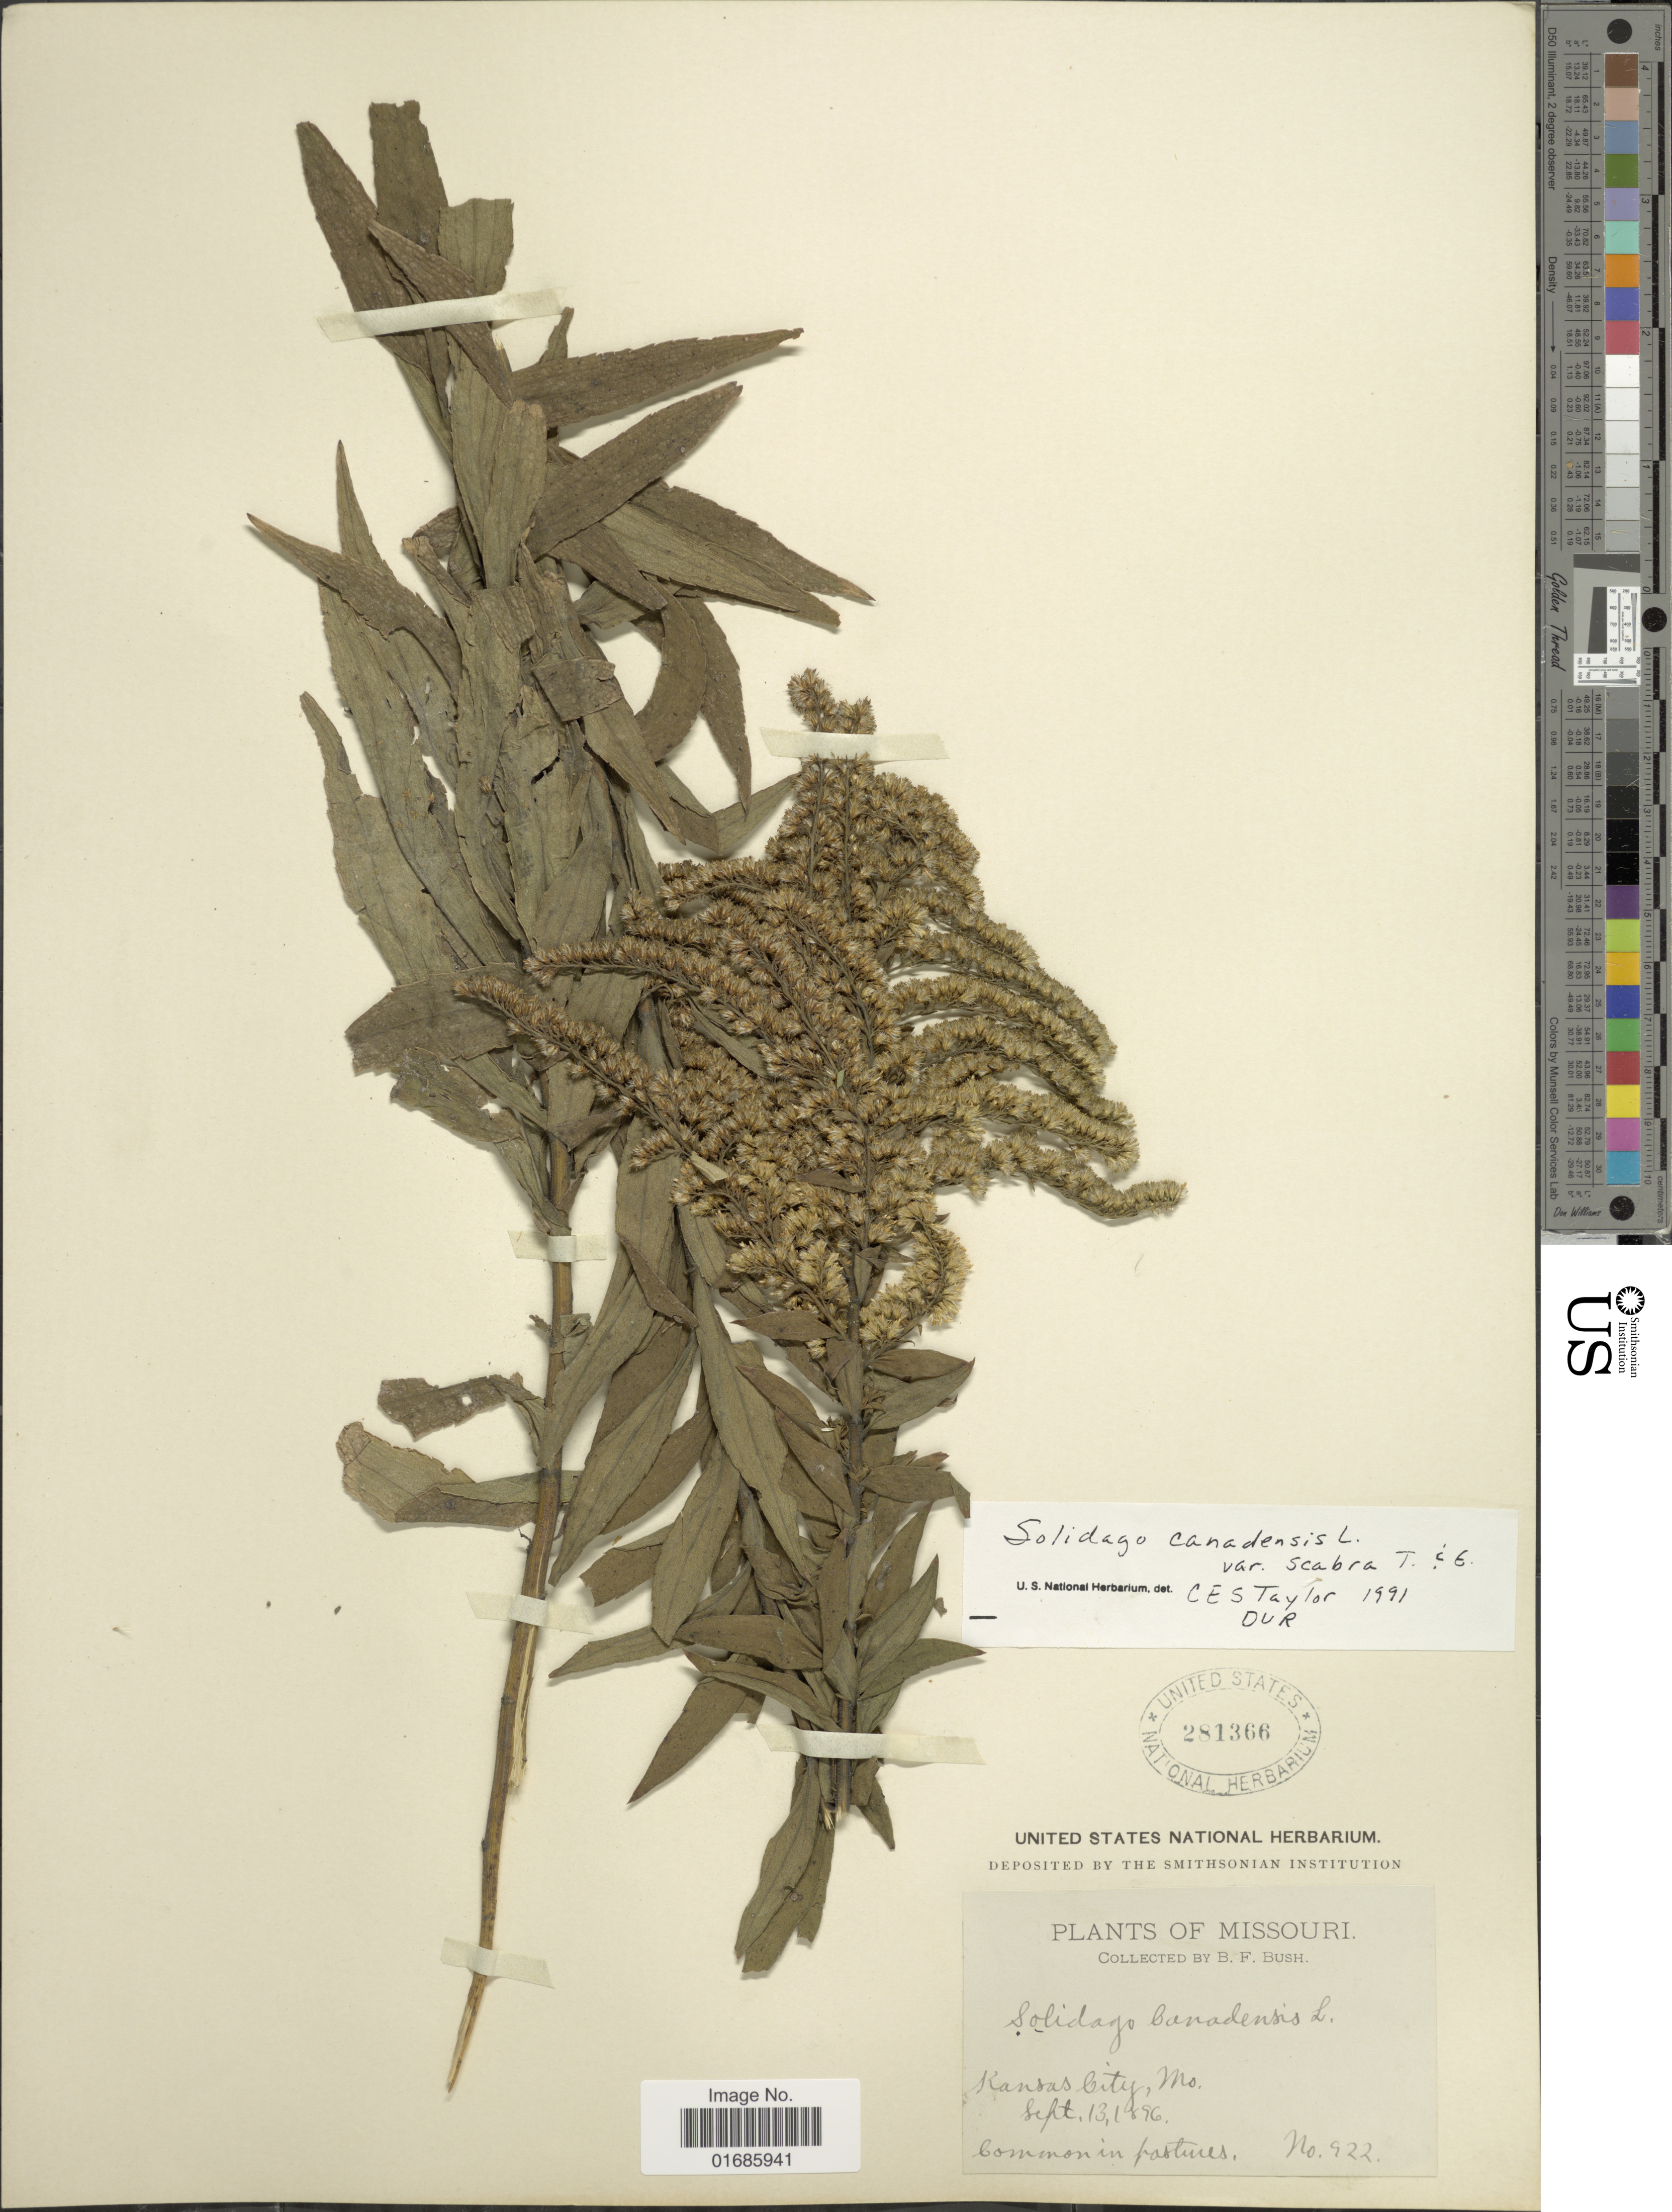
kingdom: Plantae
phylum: Tracheophyta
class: Magnoliopsida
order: Asterales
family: Asteraceae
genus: Solidago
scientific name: Solidago canadensis var. scabra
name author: (Muhl. ex Willd.) Torr. & A. Gray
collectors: B. F. Bush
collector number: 922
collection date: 1896-09-13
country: United States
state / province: Missouri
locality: Kansas City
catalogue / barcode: US 281366